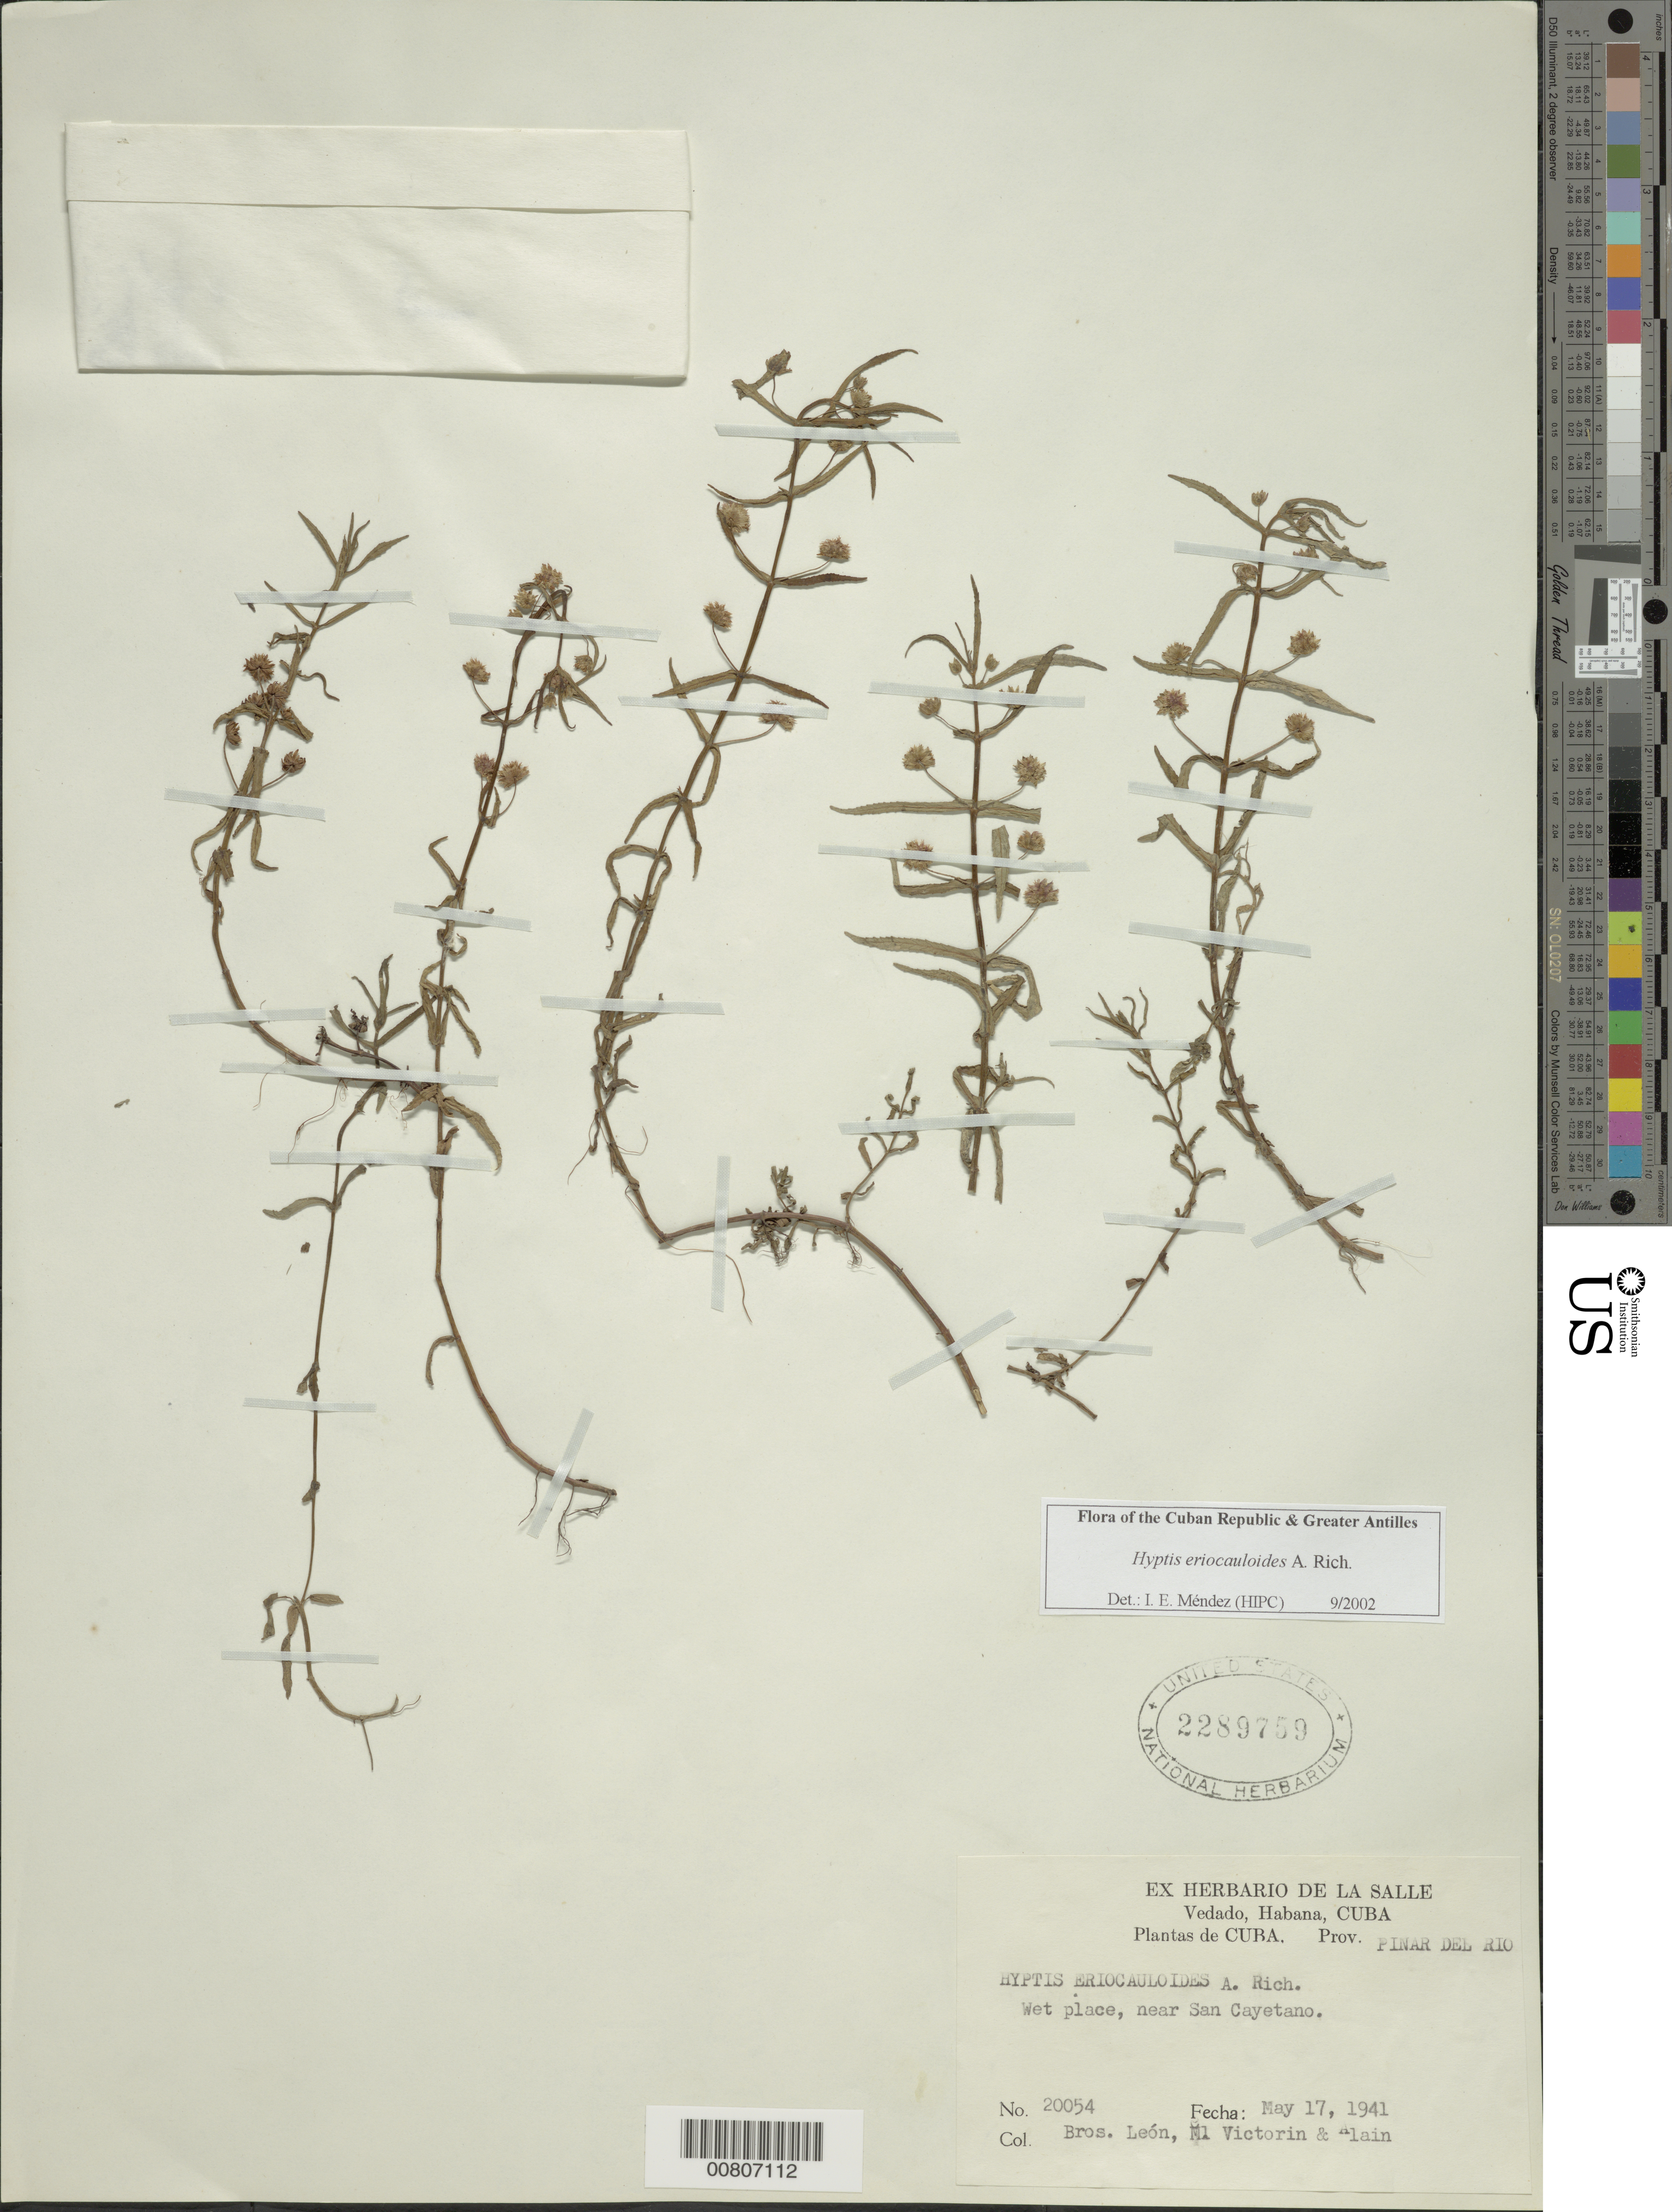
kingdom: Plantae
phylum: Tracheophyta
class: Magnoliopsida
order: Lamiales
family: Lamiaceae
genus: Hyptis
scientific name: Hyptis eriocauloides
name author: A. Rich.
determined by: Méndez, Isidro E., (HIPC)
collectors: Bro. León, Fr. Marie-Victorin & A. H. Liogier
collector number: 20054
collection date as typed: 17 May 1941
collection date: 1941-05-17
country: Cuba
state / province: Pinar del Rio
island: Cuba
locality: San Cayetano, near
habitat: Wet place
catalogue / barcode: US 2289759